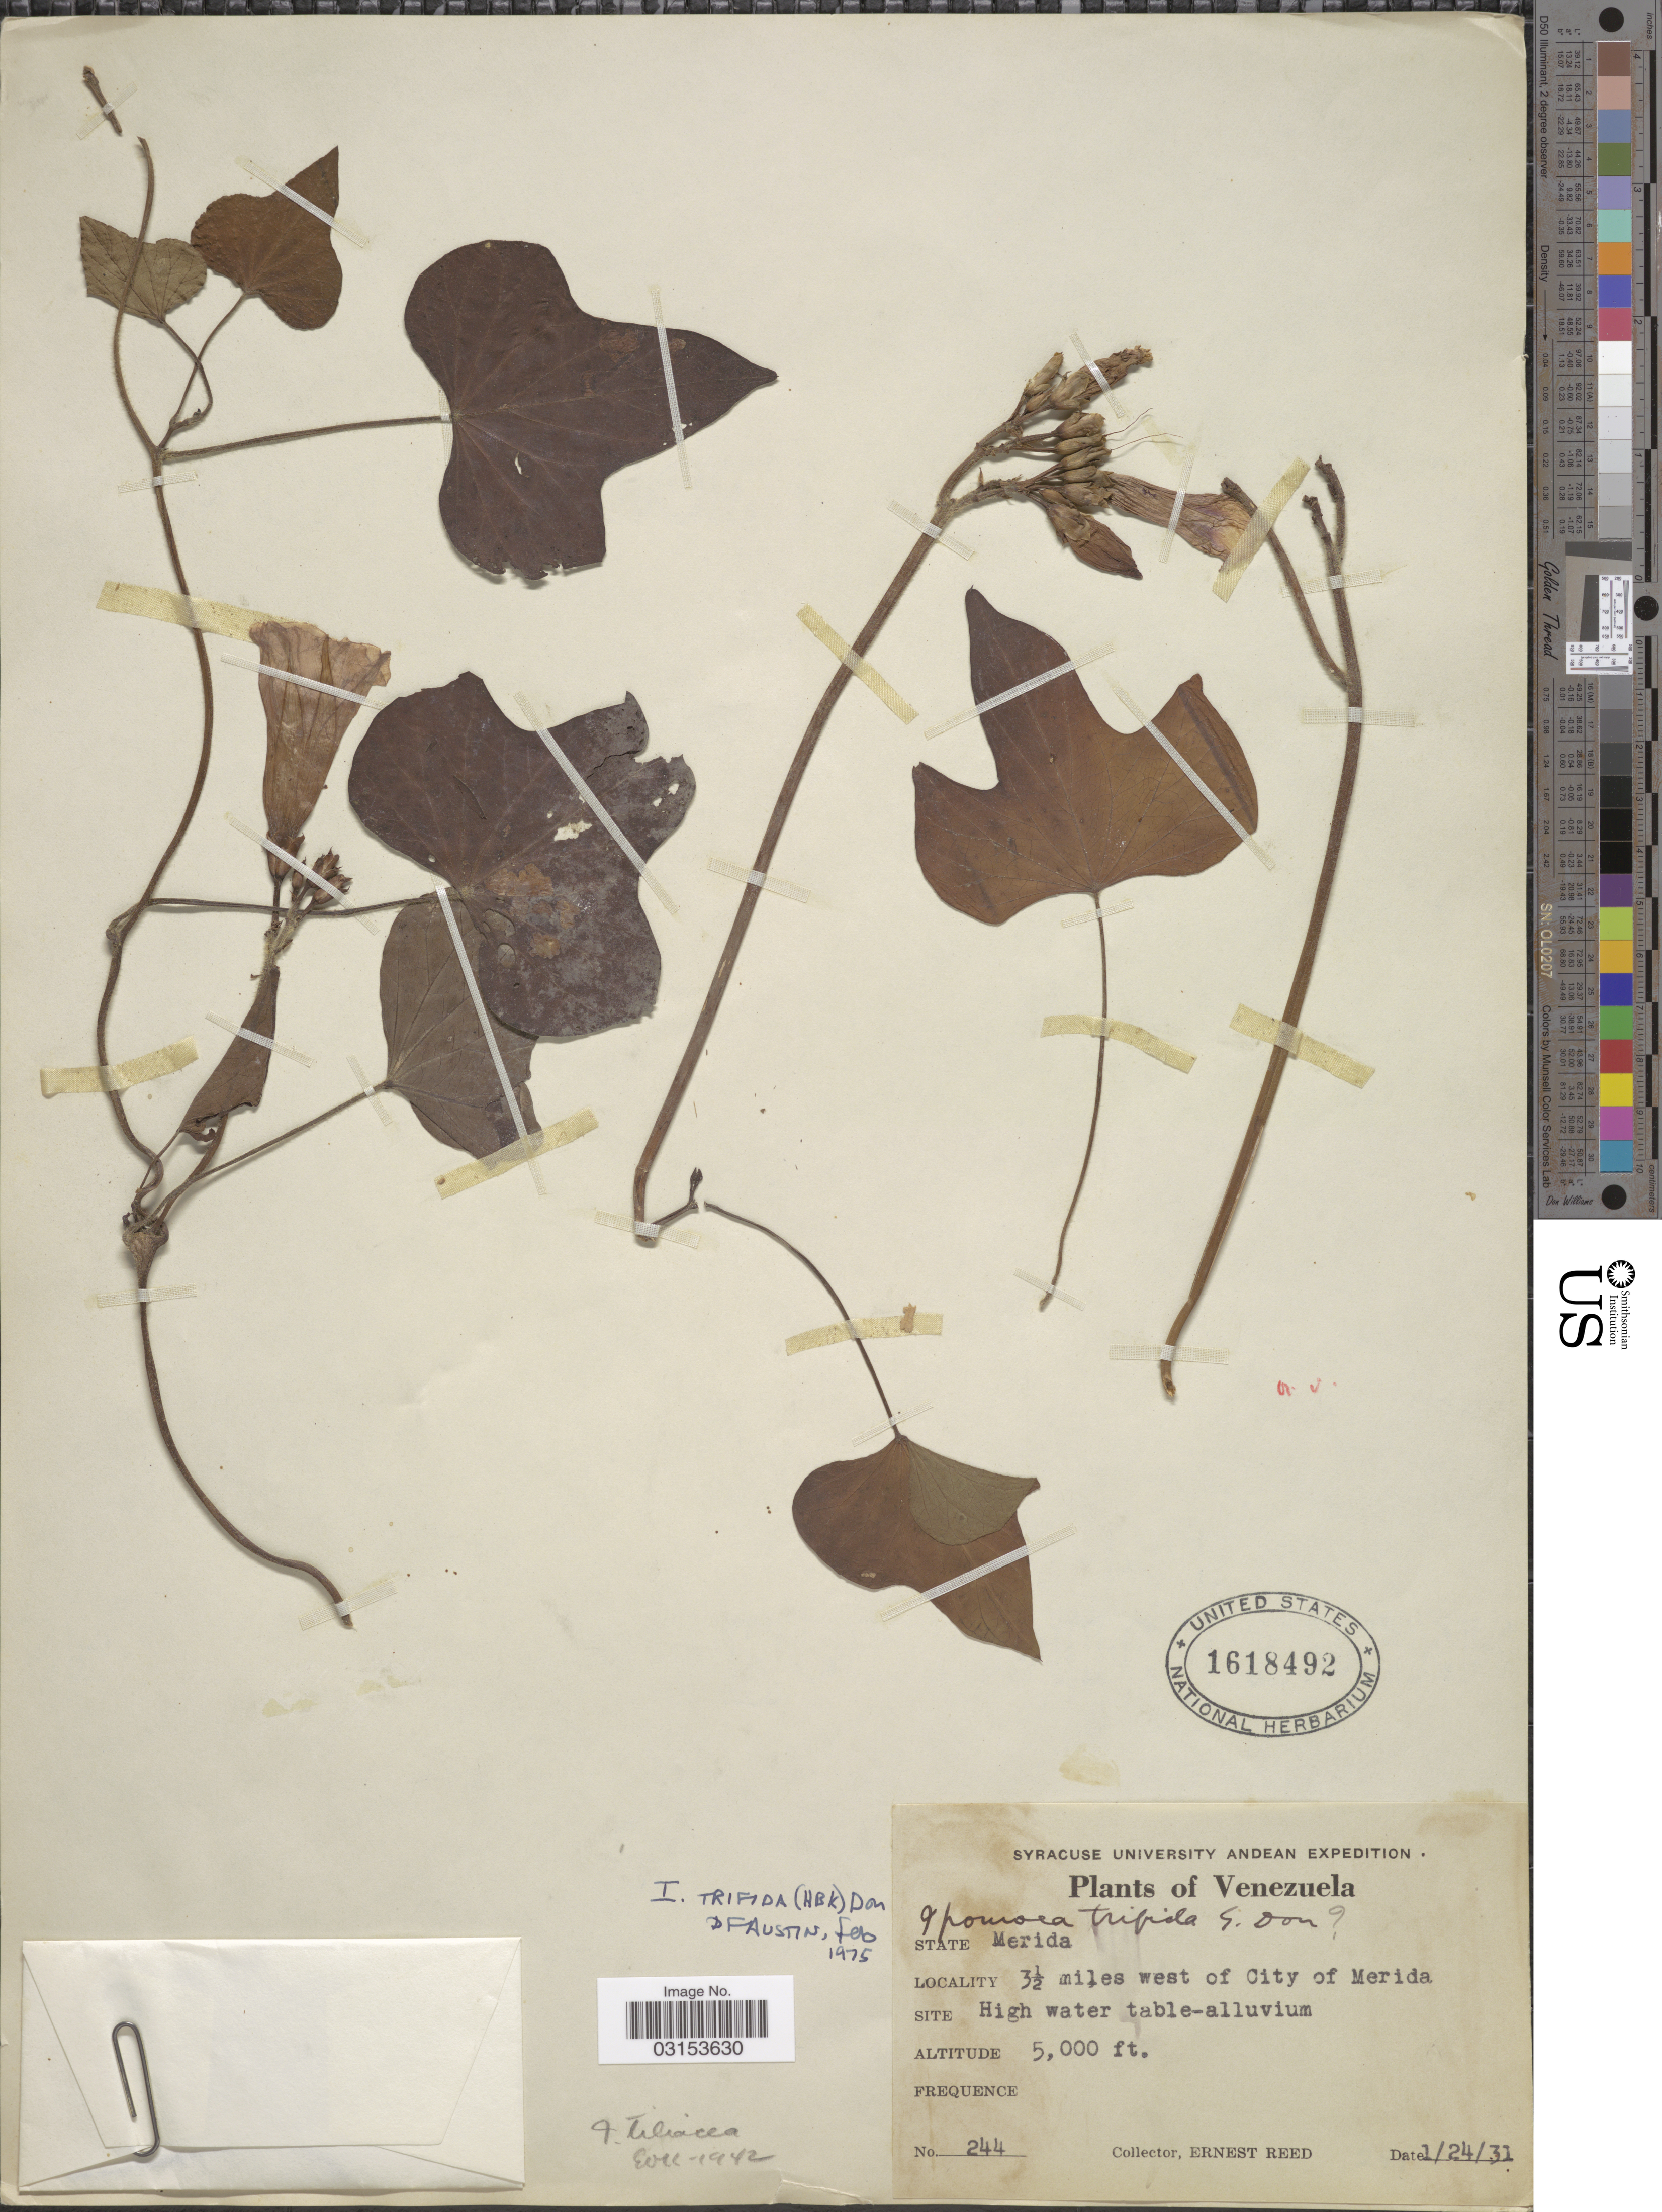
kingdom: Plantae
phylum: Tracheophyta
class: Magnoliopsida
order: Solanales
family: Convolvulaceae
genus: Ipomoea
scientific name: Ipomoea trifida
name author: (Kunth) G. Don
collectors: E. Reed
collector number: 244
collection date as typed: Transcribed d/m/y: 24/1/31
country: Venezuela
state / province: Mérida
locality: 3½ miles west of City of Merida.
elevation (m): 1524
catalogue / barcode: US 1618492